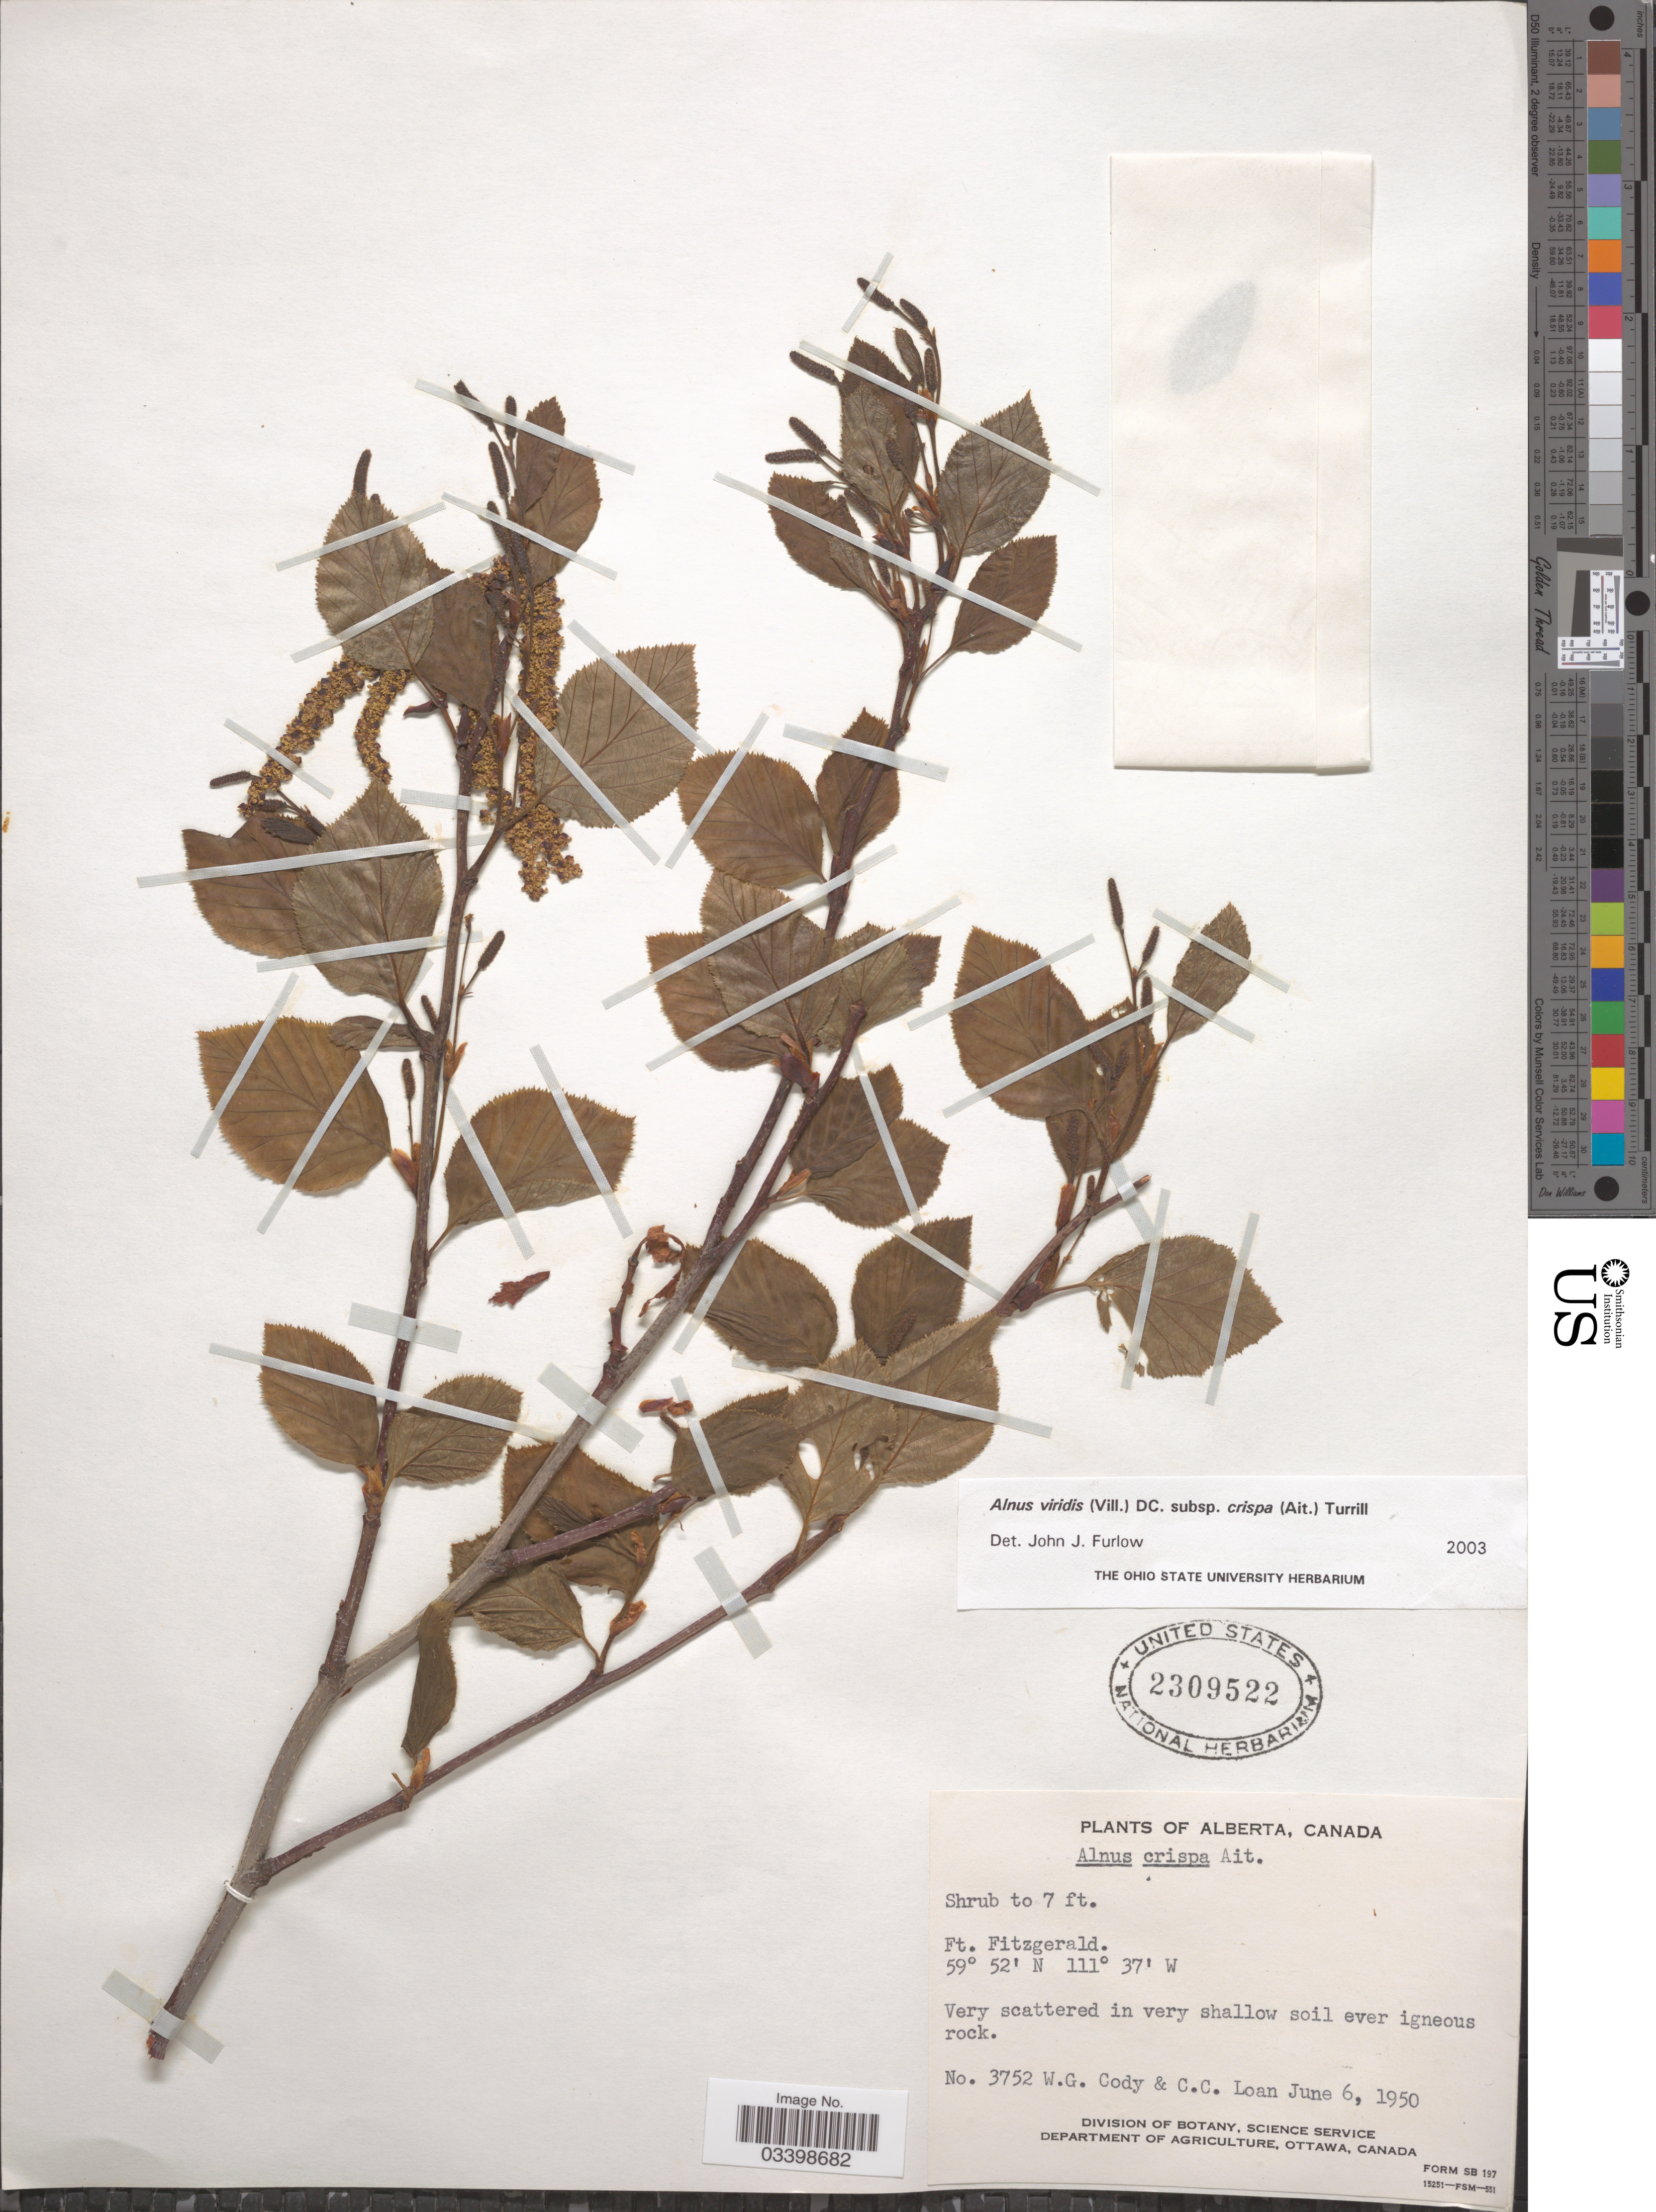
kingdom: Plantae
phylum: Tracheophyta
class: Magnoliopsida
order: Fagales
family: Betulaceae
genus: Alnus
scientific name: Alnus viridis subsp. crispa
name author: (Aiton) Turrill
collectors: W. Cody & C. Loan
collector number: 3752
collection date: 1950-06-06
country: Canada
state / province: Alberta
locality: Ft. Fitzgerald.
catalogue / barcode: US 2309522